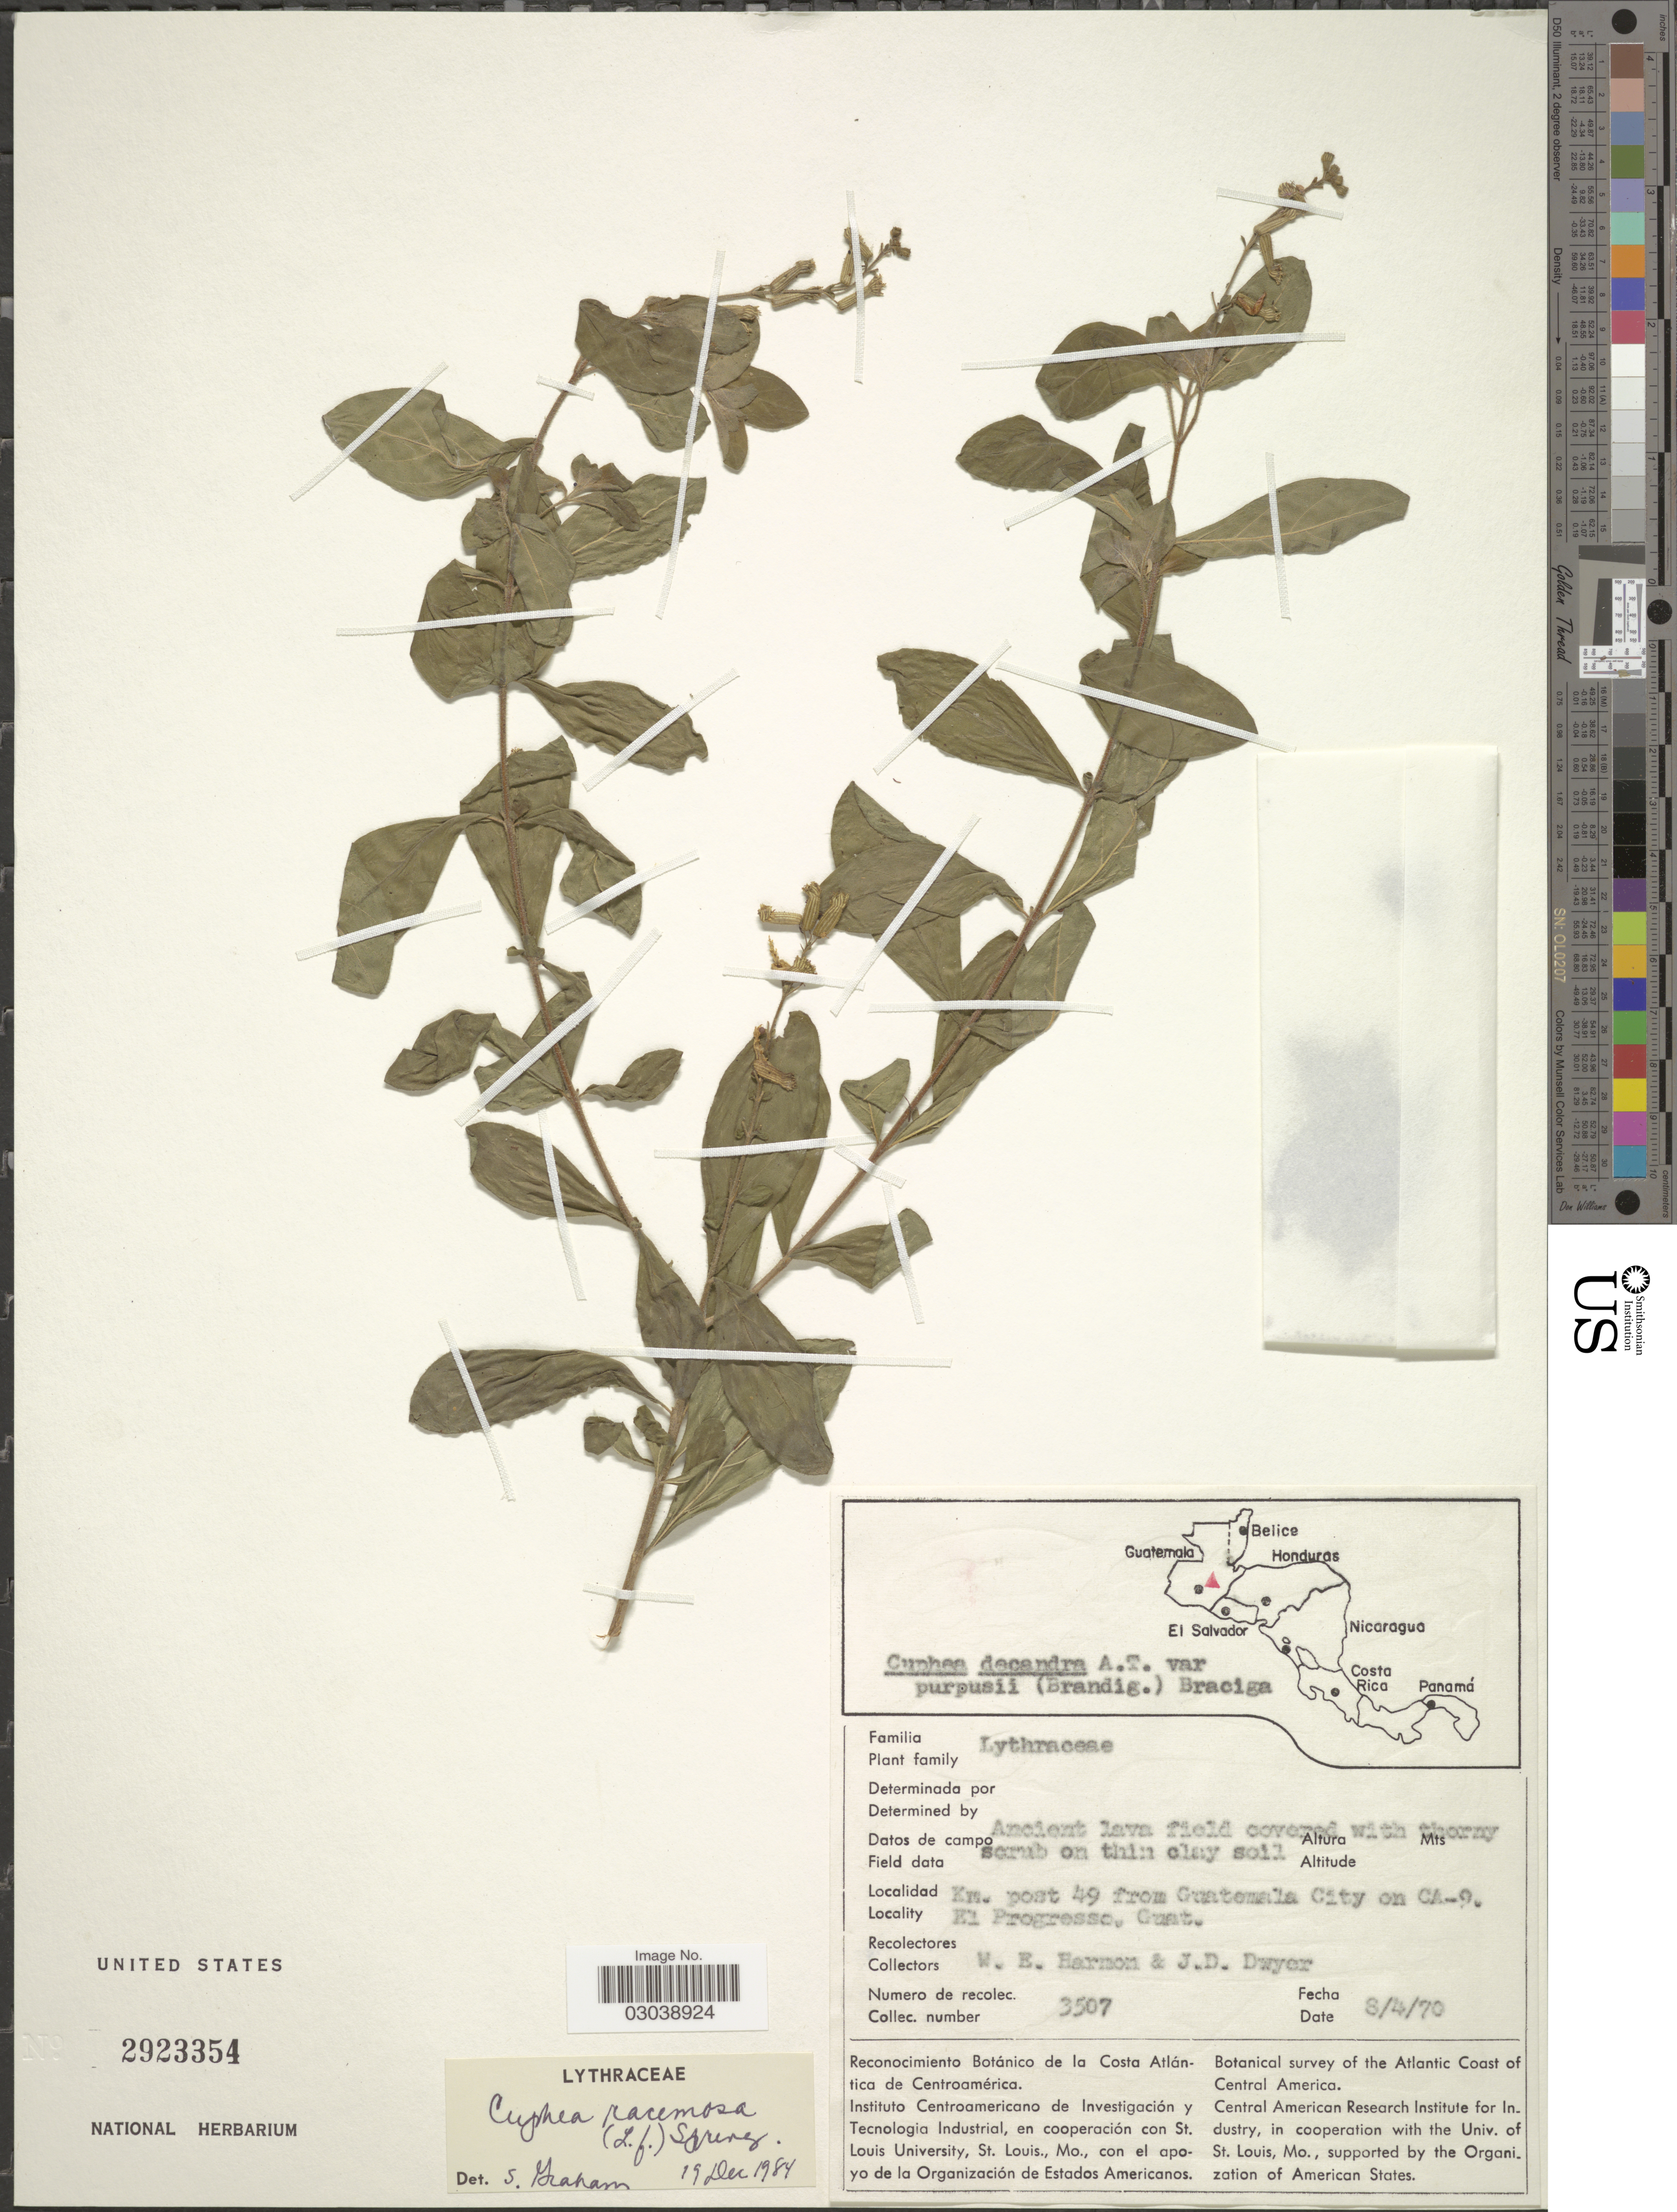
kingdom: Plantae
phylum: Tracheophyta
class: Magnoliopsida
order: Myrtales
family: Lythraceae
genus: Cuphea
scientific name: Cuphea racemosa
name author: (L. f.) Spreng.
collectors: W. E. Harmon & J. D. Dwyer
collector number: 3507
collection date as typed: Transcribed d/m/y: 8/4/70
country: Guatemala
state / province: El Progreso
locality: Km. post 49 from Guatemala City on CA-9, El Progresso, Guat.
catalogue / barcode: US 2923354